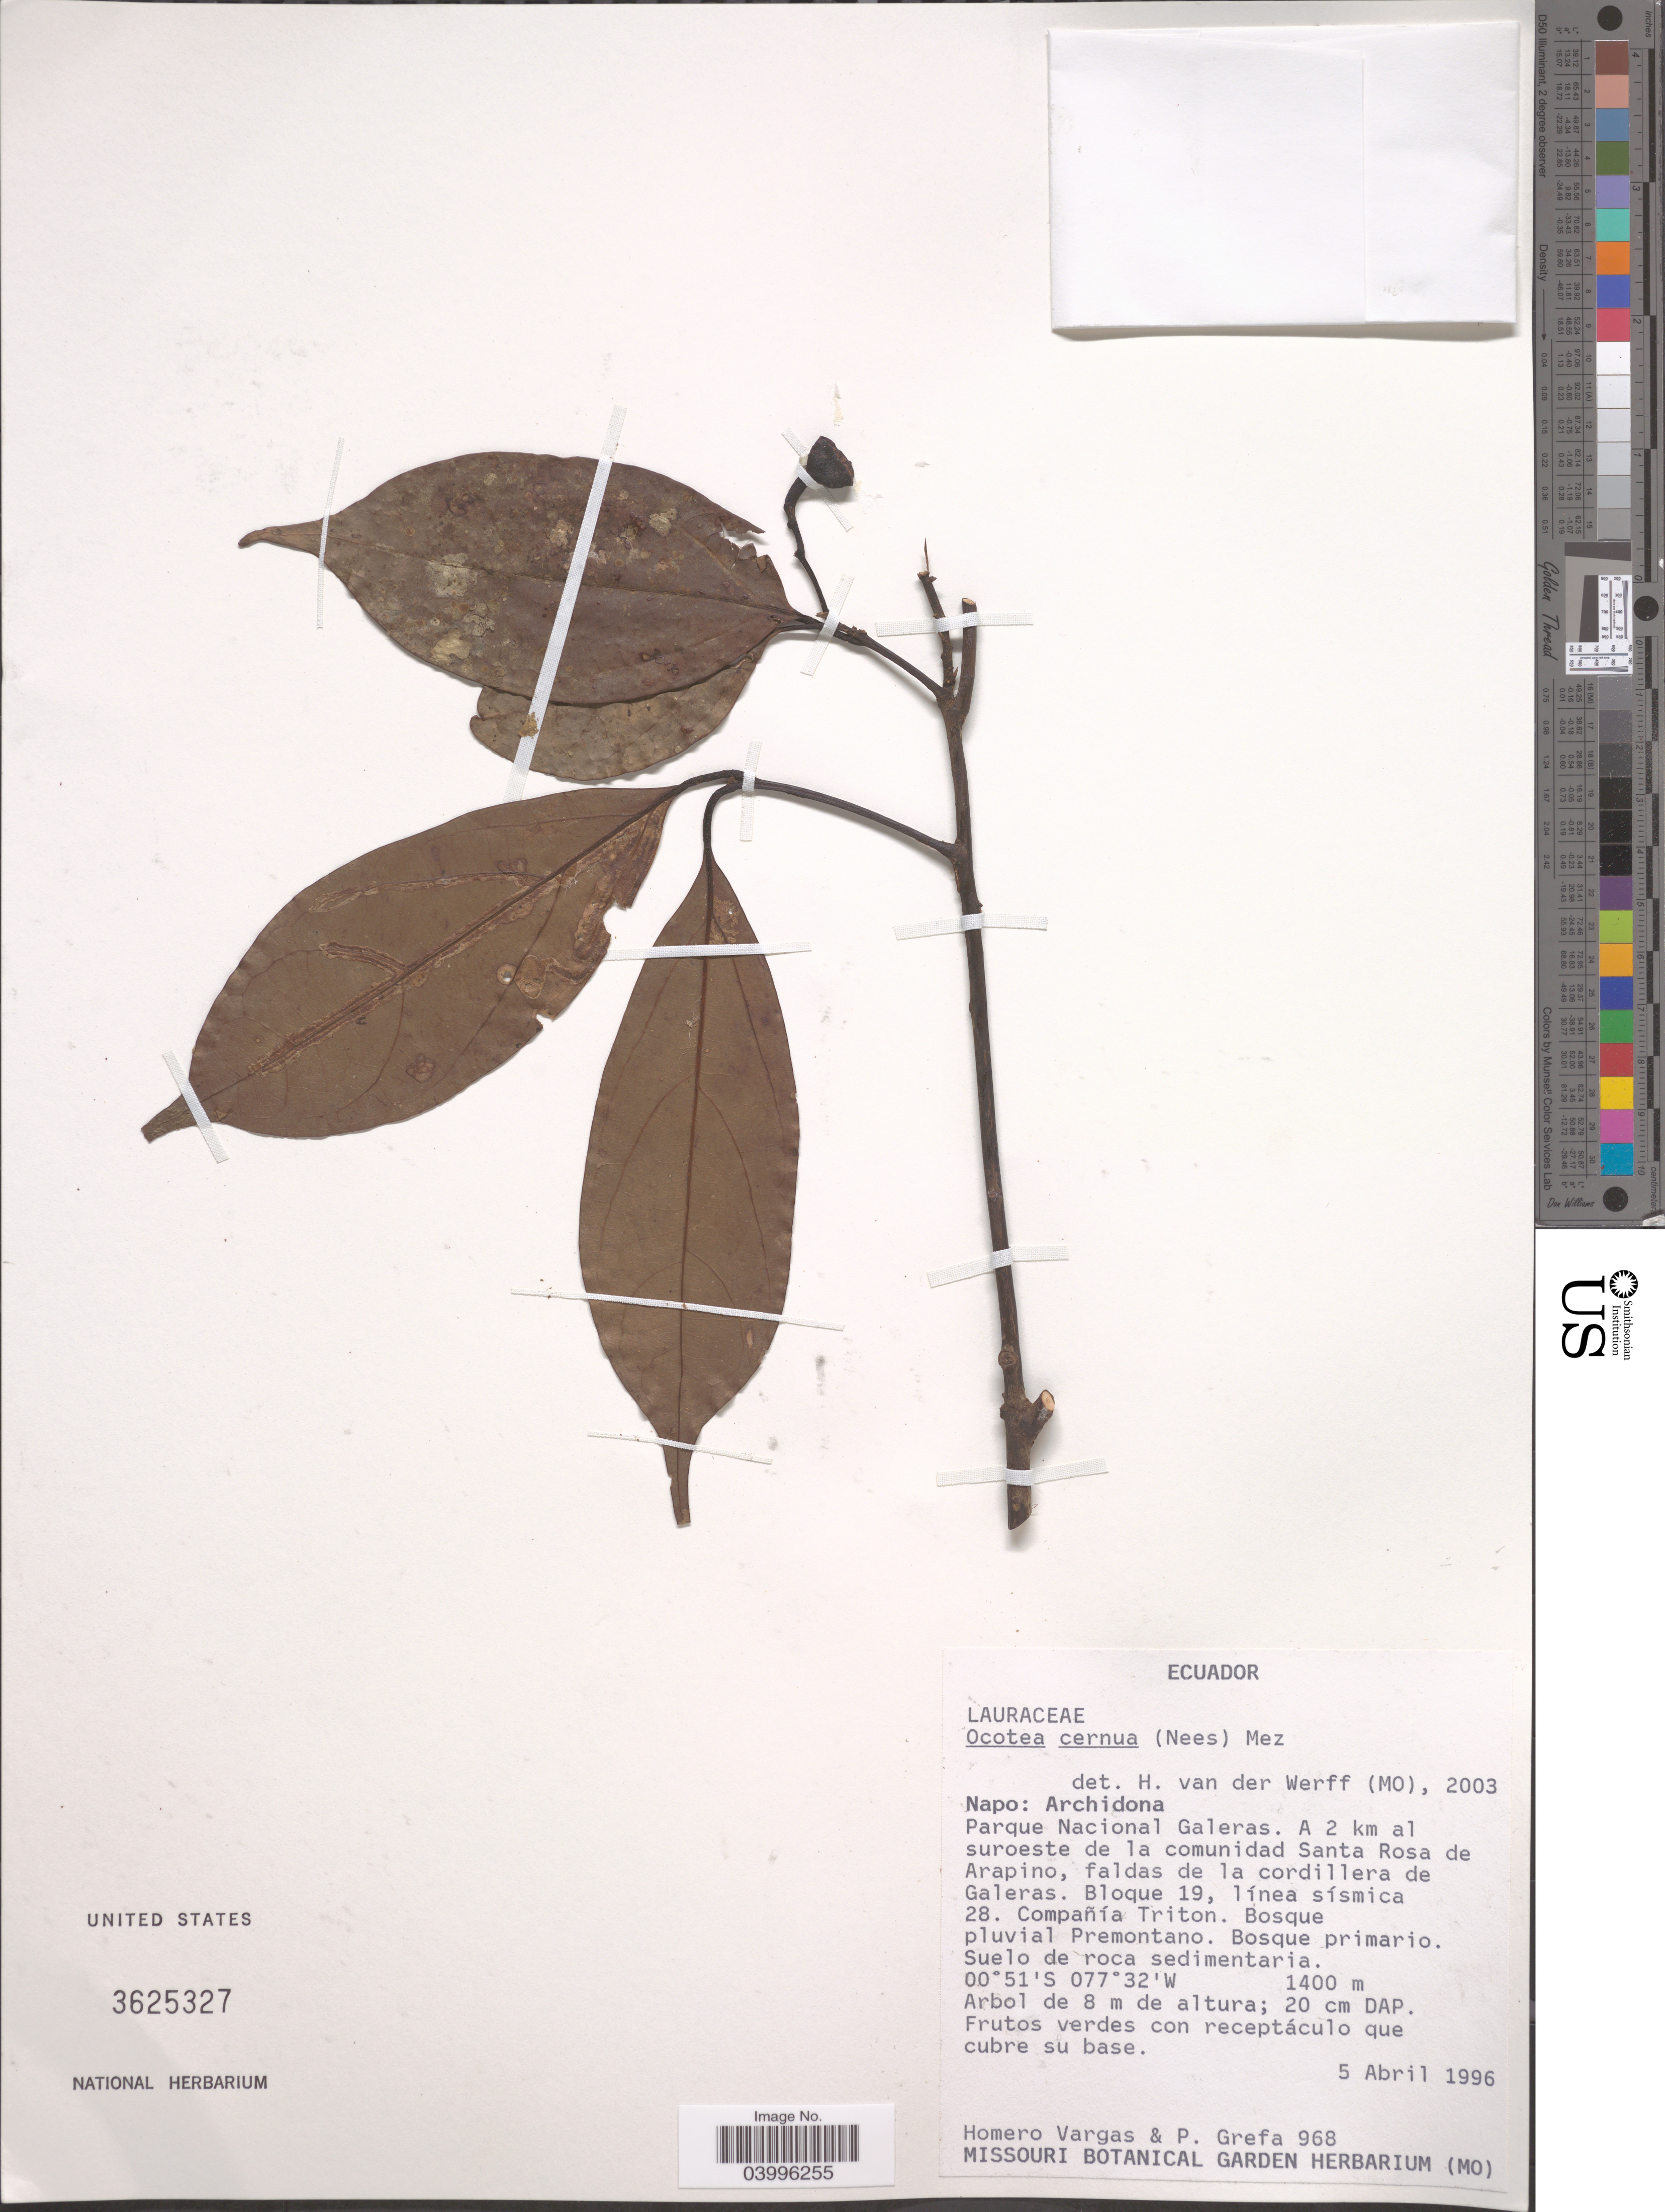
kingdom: Plantae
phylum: Tracheophyta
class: Magnoliopsida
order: Laurales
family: Lauraceae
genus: Ocotea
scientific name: Ocotea cernua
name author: (Nees) Mez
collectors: H. Vargas & P. Grefa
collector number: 968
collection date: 1996-04-05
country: Ecuador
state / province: Napo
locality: Archidona. Parque Nacional Galeras. A 2 km al suroeste de la comunidad Santa Rosa de Arapino, faldas de la cordillera de Galeras. Bloque 19, línea sísmica 28. Compañía Triton.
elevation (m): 1400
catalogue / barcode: US 3625327